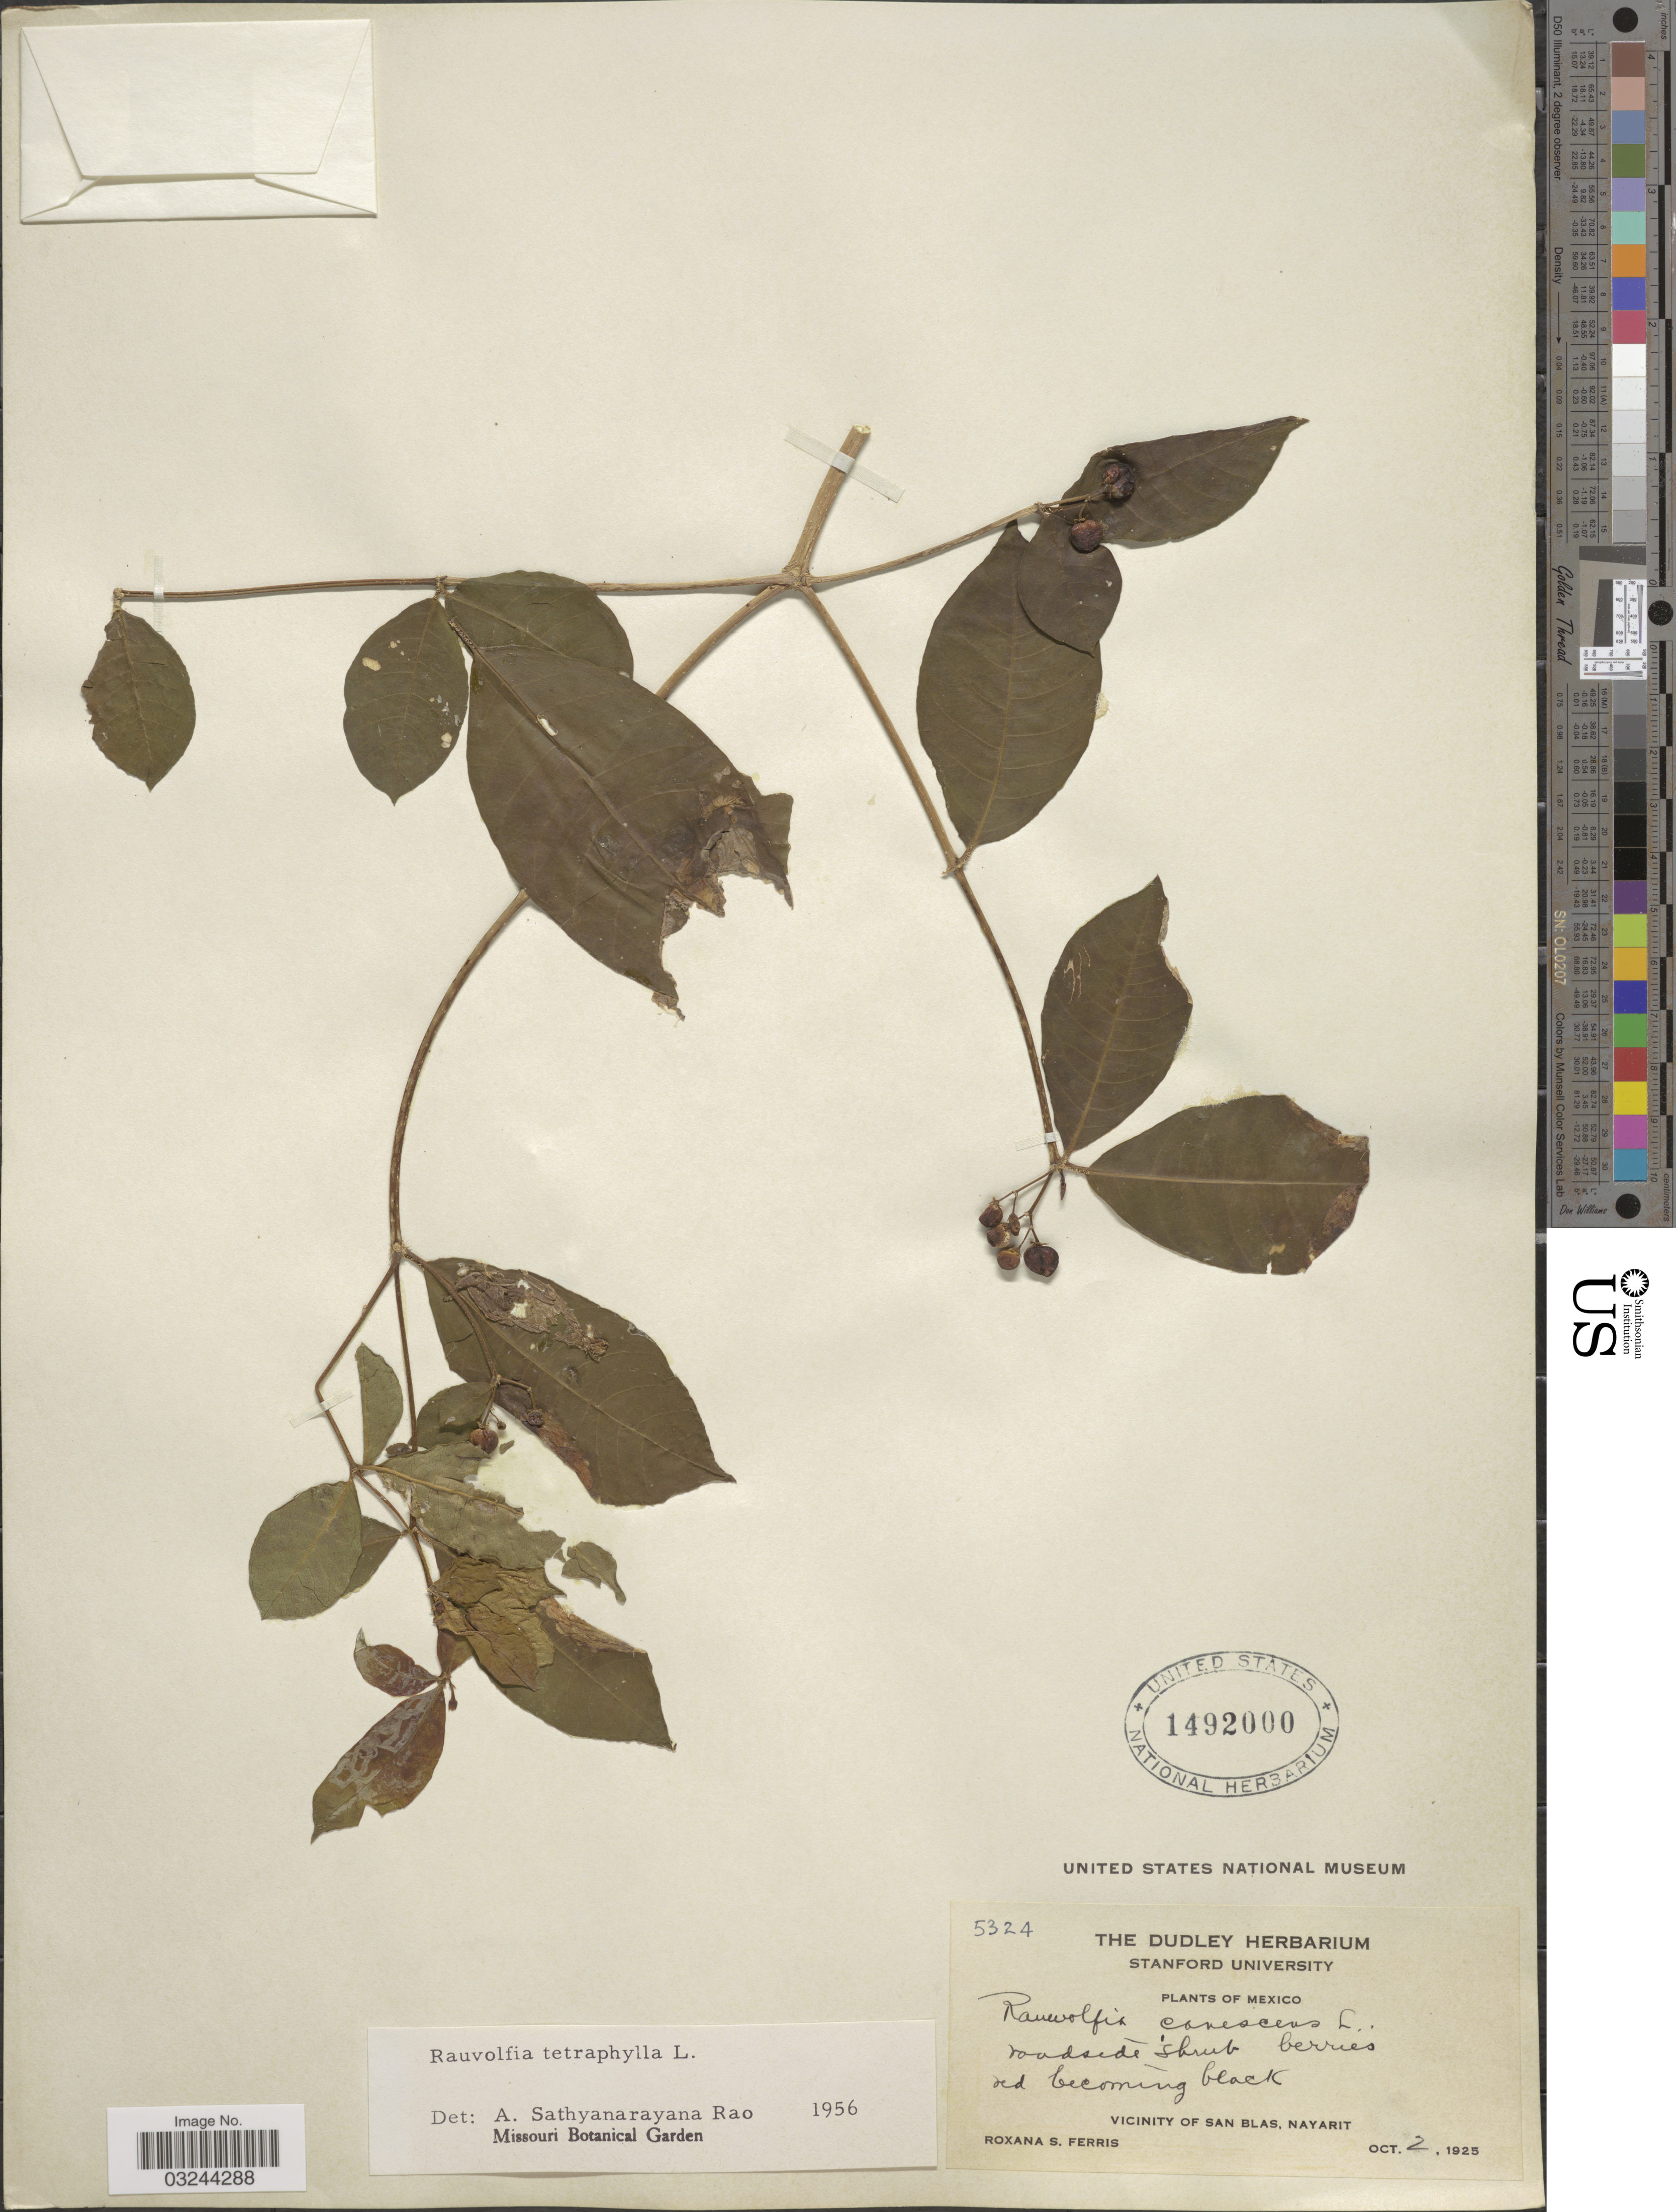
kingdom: Plantae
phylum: Tracheophyta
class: Magnoliopsida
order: Gentianales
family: Apocynaceae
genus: Rauvolfia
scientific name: Rauvolfia tetraphylla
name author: L.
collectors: R. S. Ferris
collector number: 5324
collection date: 1925-10-02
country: Mexico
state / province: Nayarit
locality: Vicinity of San Blas.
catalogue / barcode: US 1492000